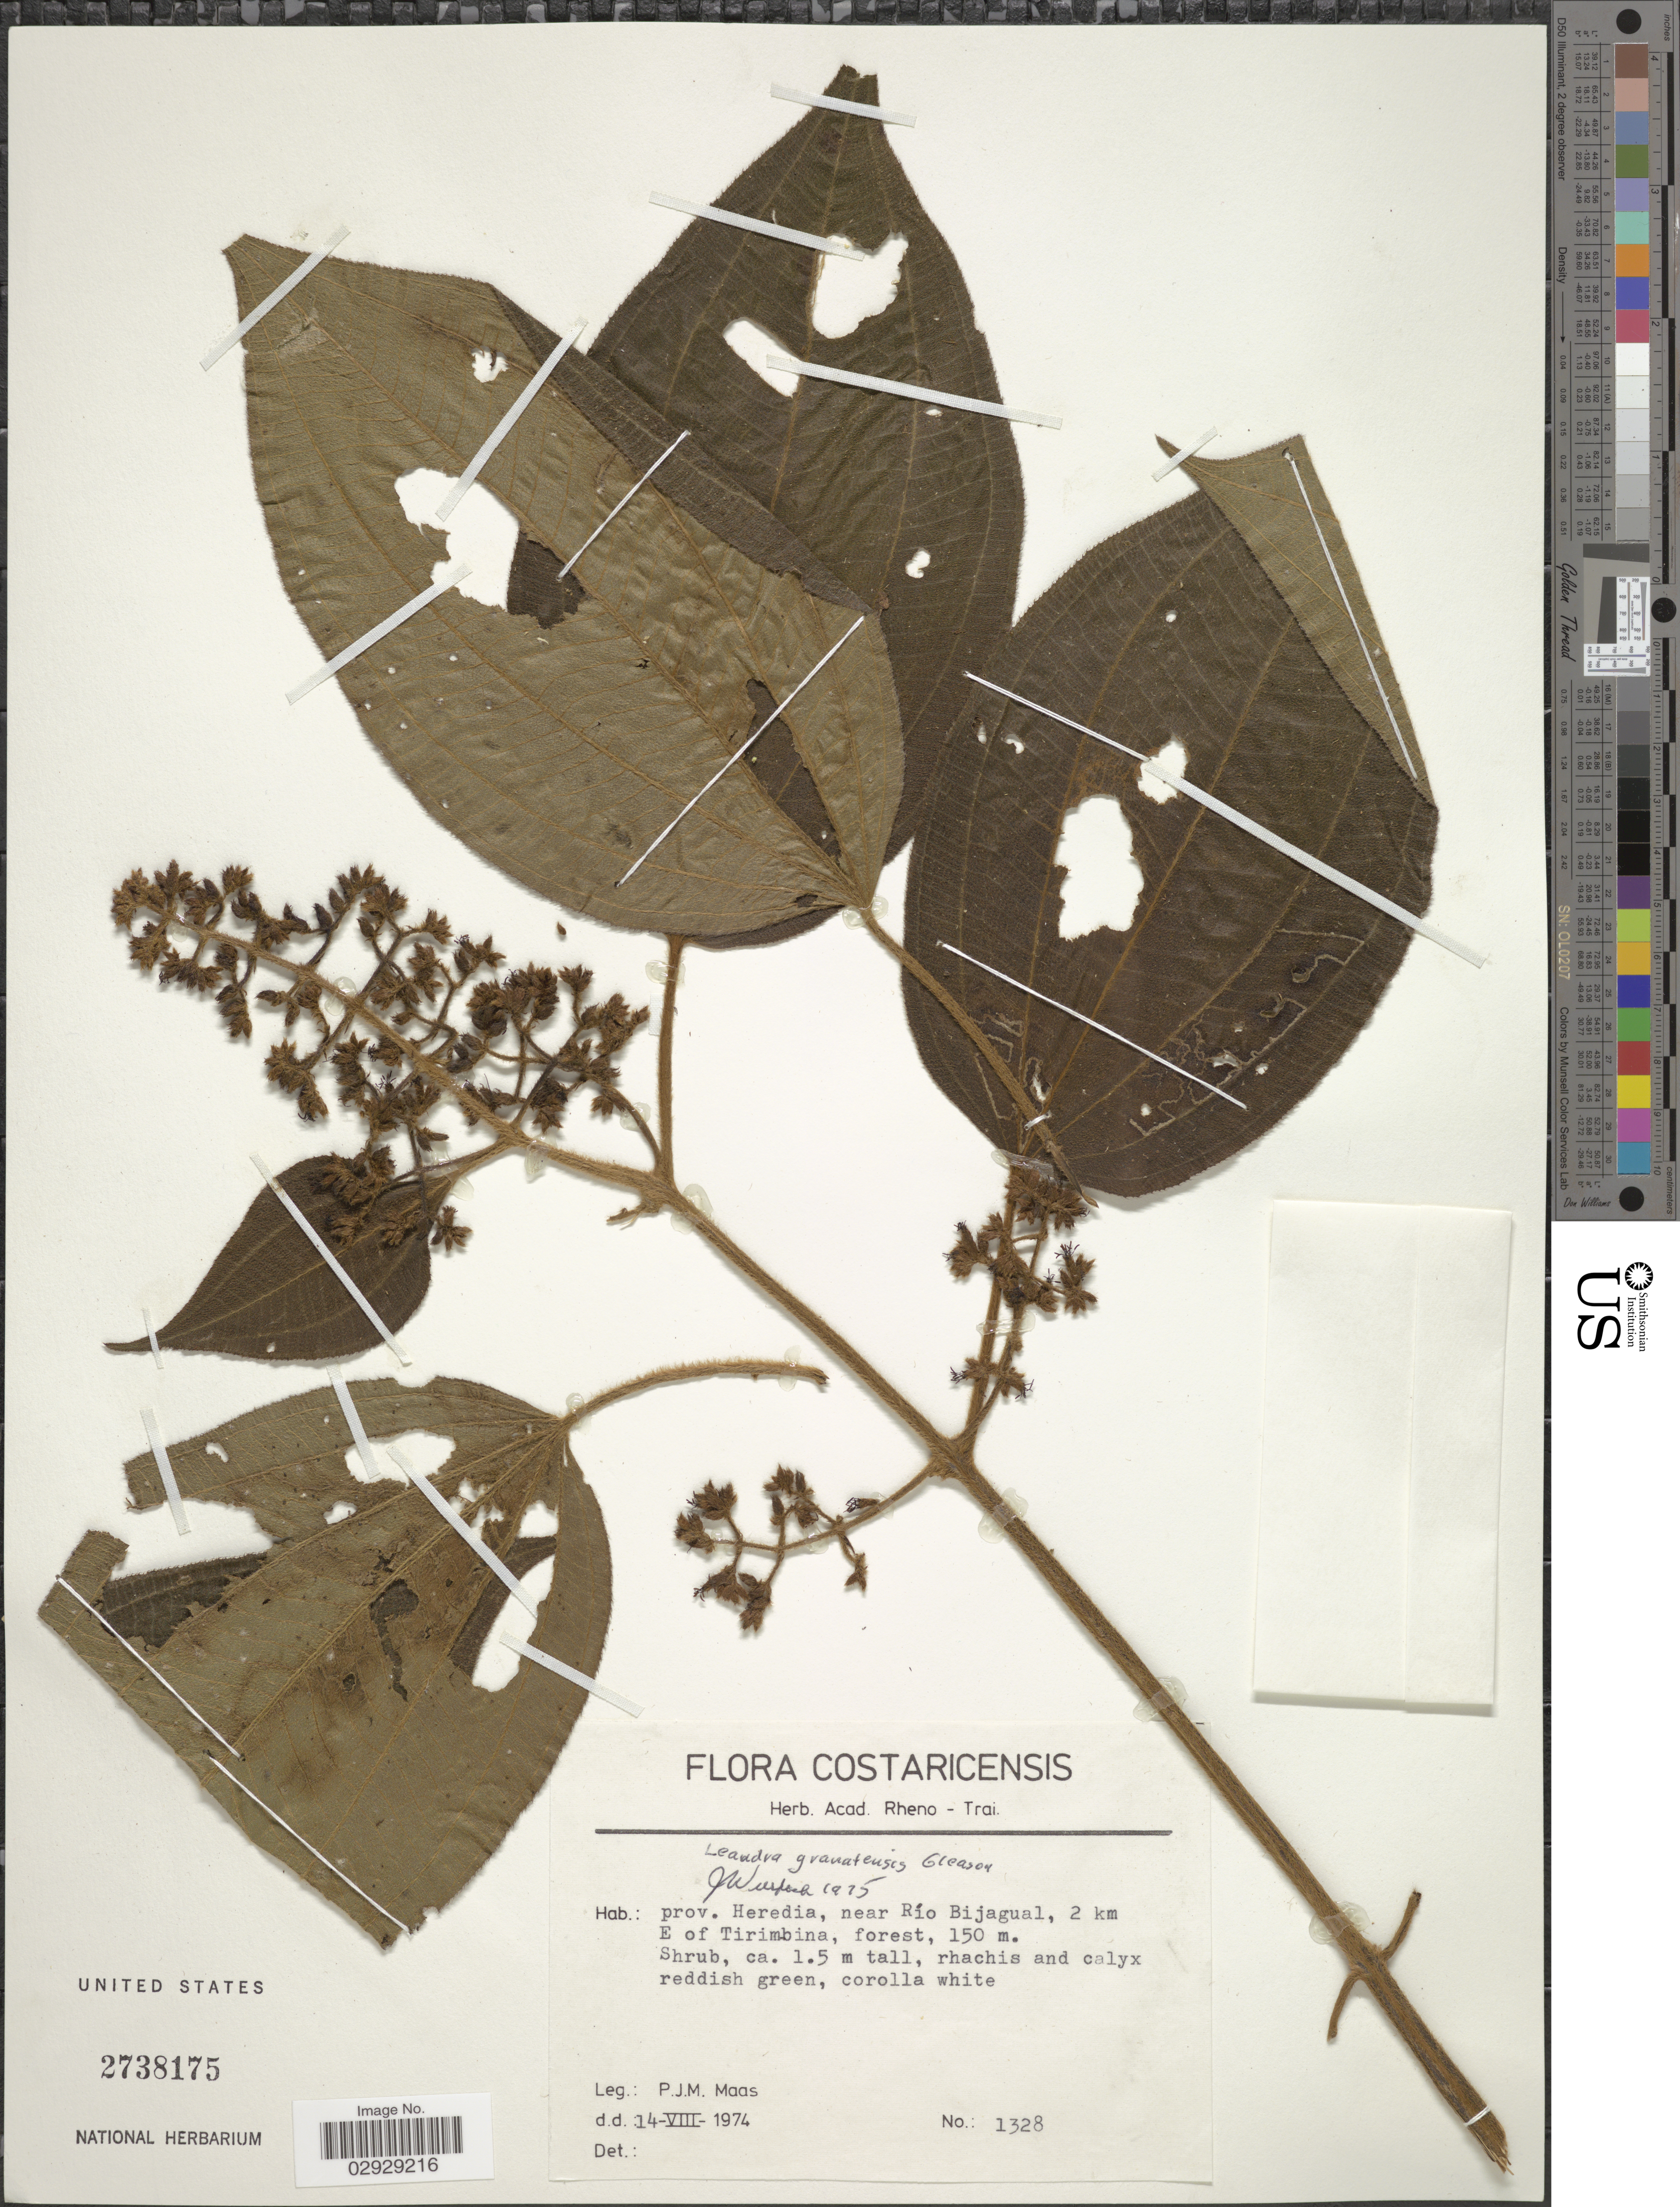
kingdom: Plantae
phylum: Tracheophyta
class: Magnoliopsida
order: Myrtales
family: Melastomataceae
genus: Leandra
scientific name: Leandra granatensis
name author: Gleason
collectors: P. Maas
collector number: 1328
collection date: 1974-08-14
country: Costa Rica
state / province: Heredia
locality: Near Río Bijagual, 2 km E of Tirimbina.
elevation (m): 150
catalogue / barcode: US 2738175